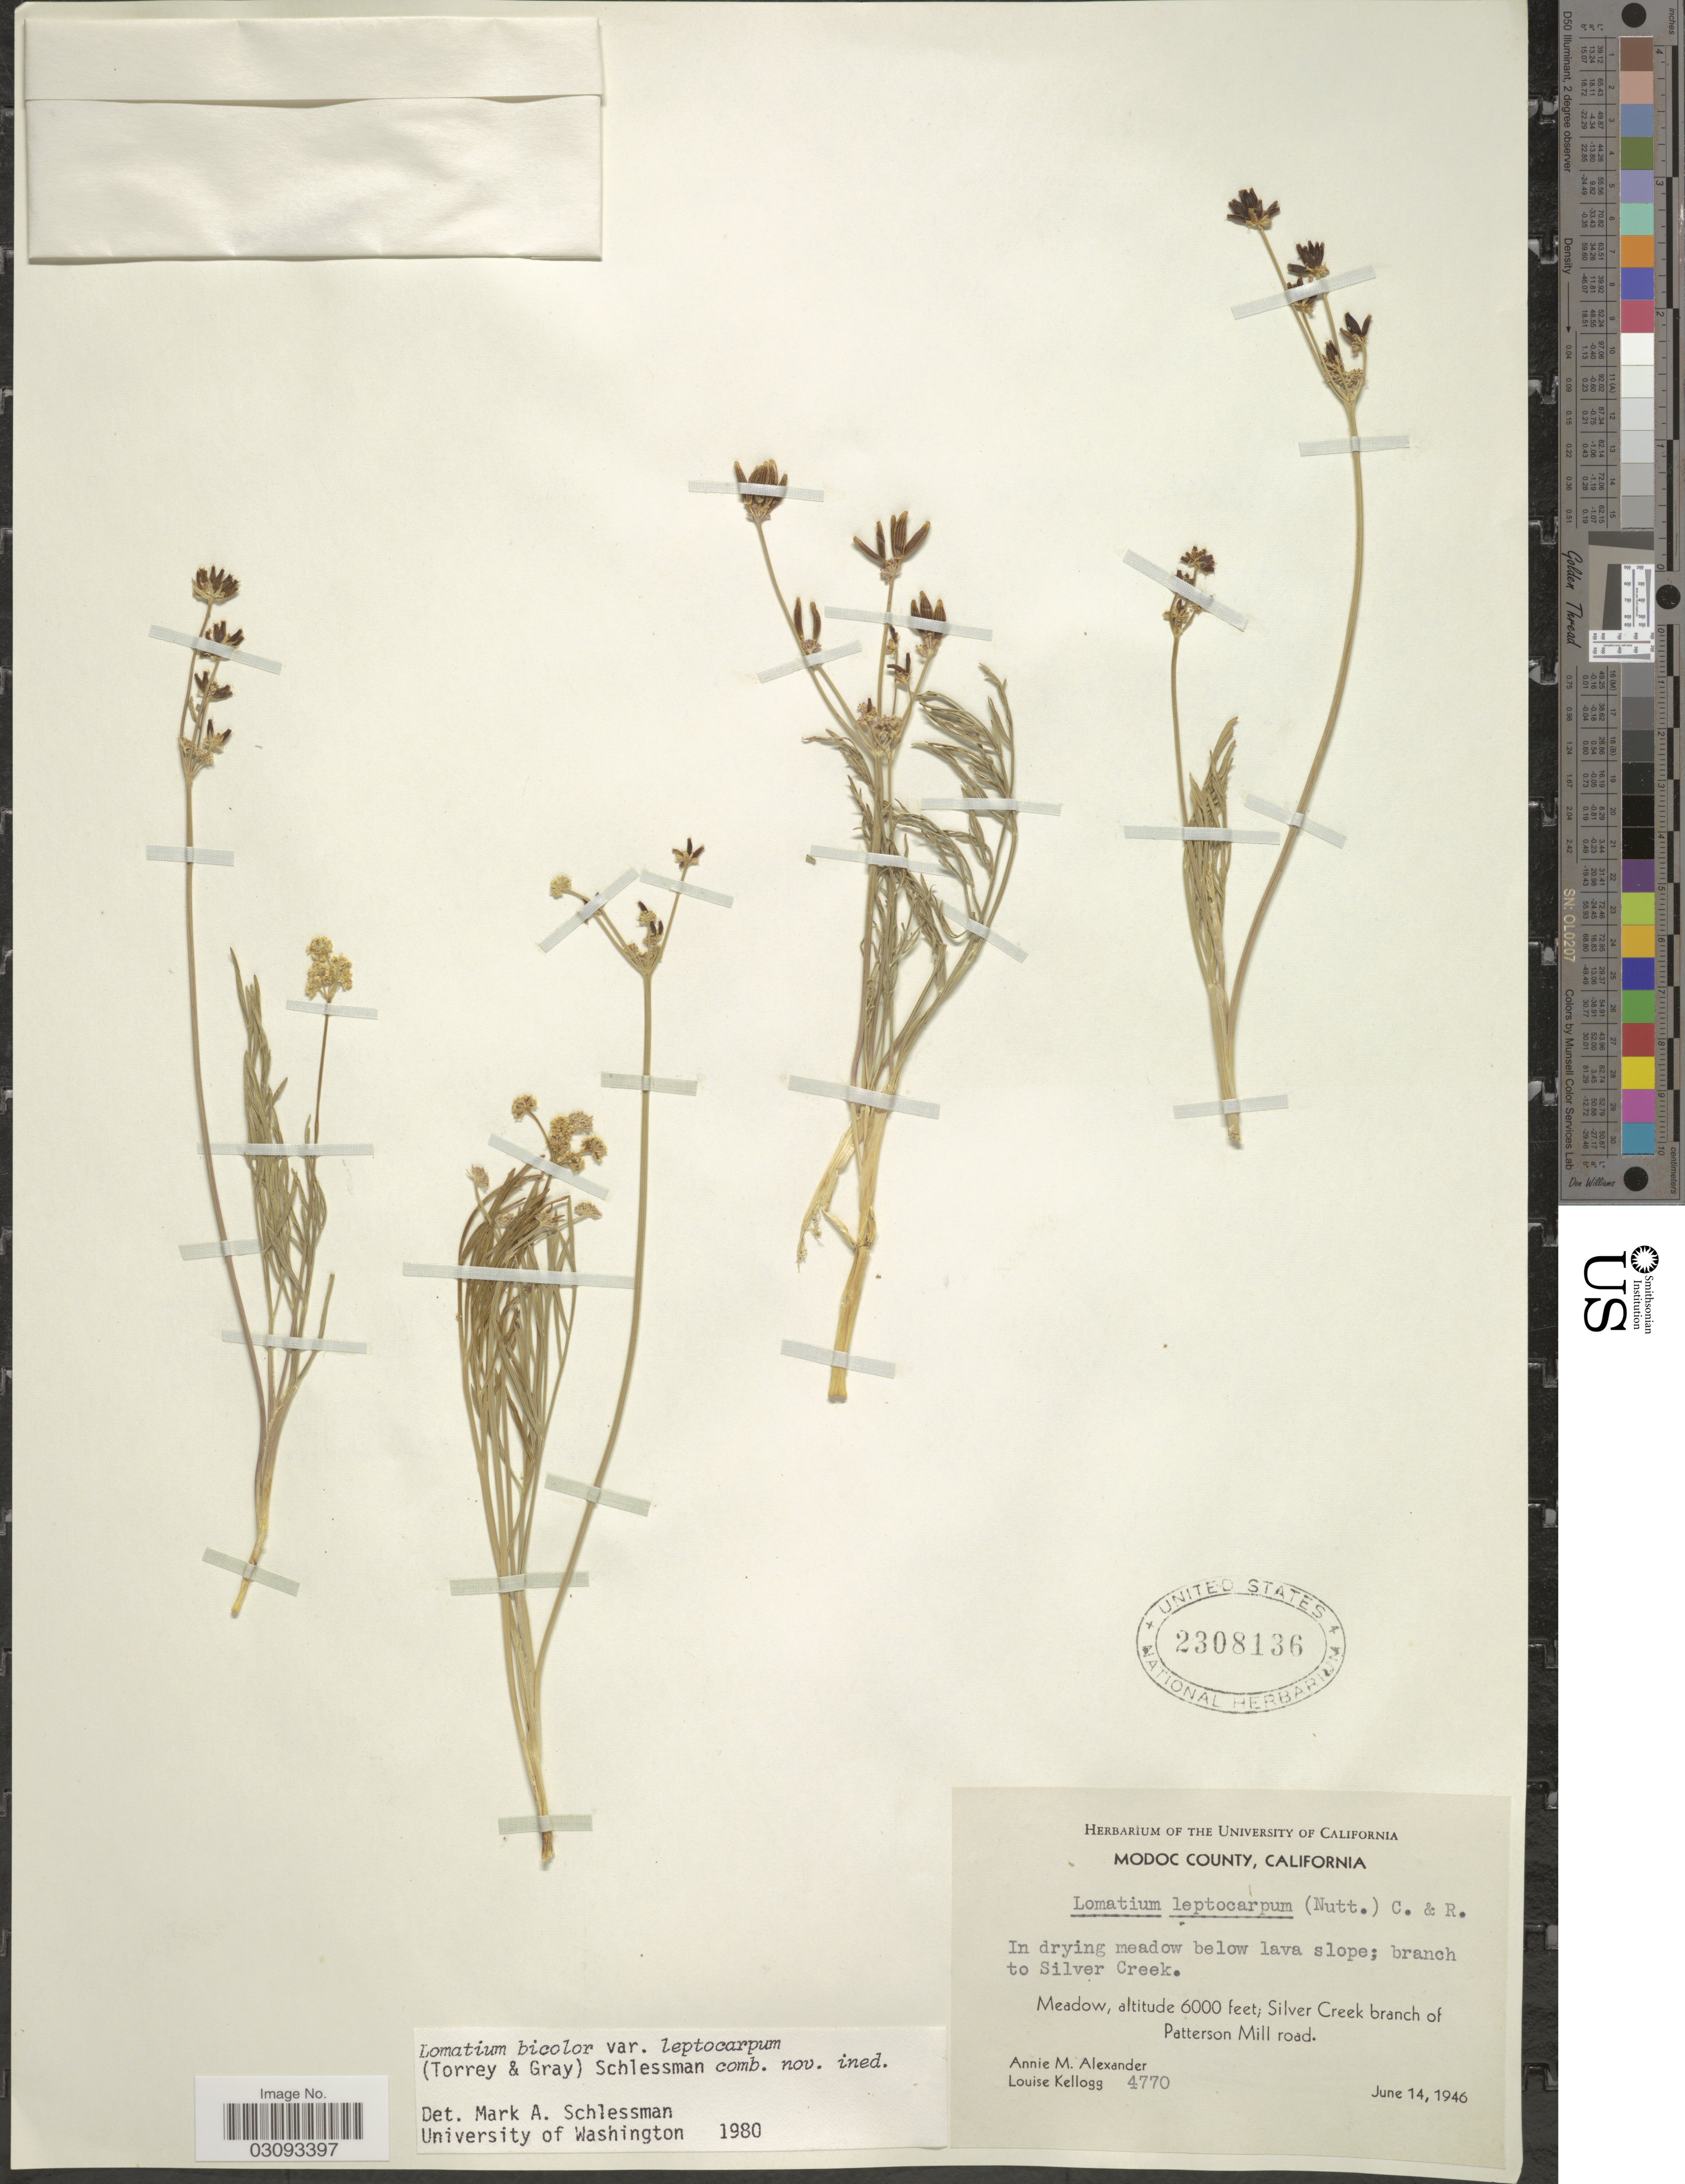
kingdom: Plantae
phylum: Tracheophyta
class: Magnoliopsida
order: Apiales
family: Apiaceae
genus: Lomatium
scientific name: Lomatium bicolor var. leptocarpum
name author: (Torr. & A. Gray) Schlessman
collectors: A. M. Alexander & L. Kellog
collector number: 4770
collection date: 1946-06-14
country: United States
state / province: California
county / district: Modoc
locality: Modoc County. In drying meadow below lava slope; branch to Silver Creek. Meadow, Silver Creek branch of Patterson Mill road.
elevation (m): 1829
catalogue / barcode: US 2308136